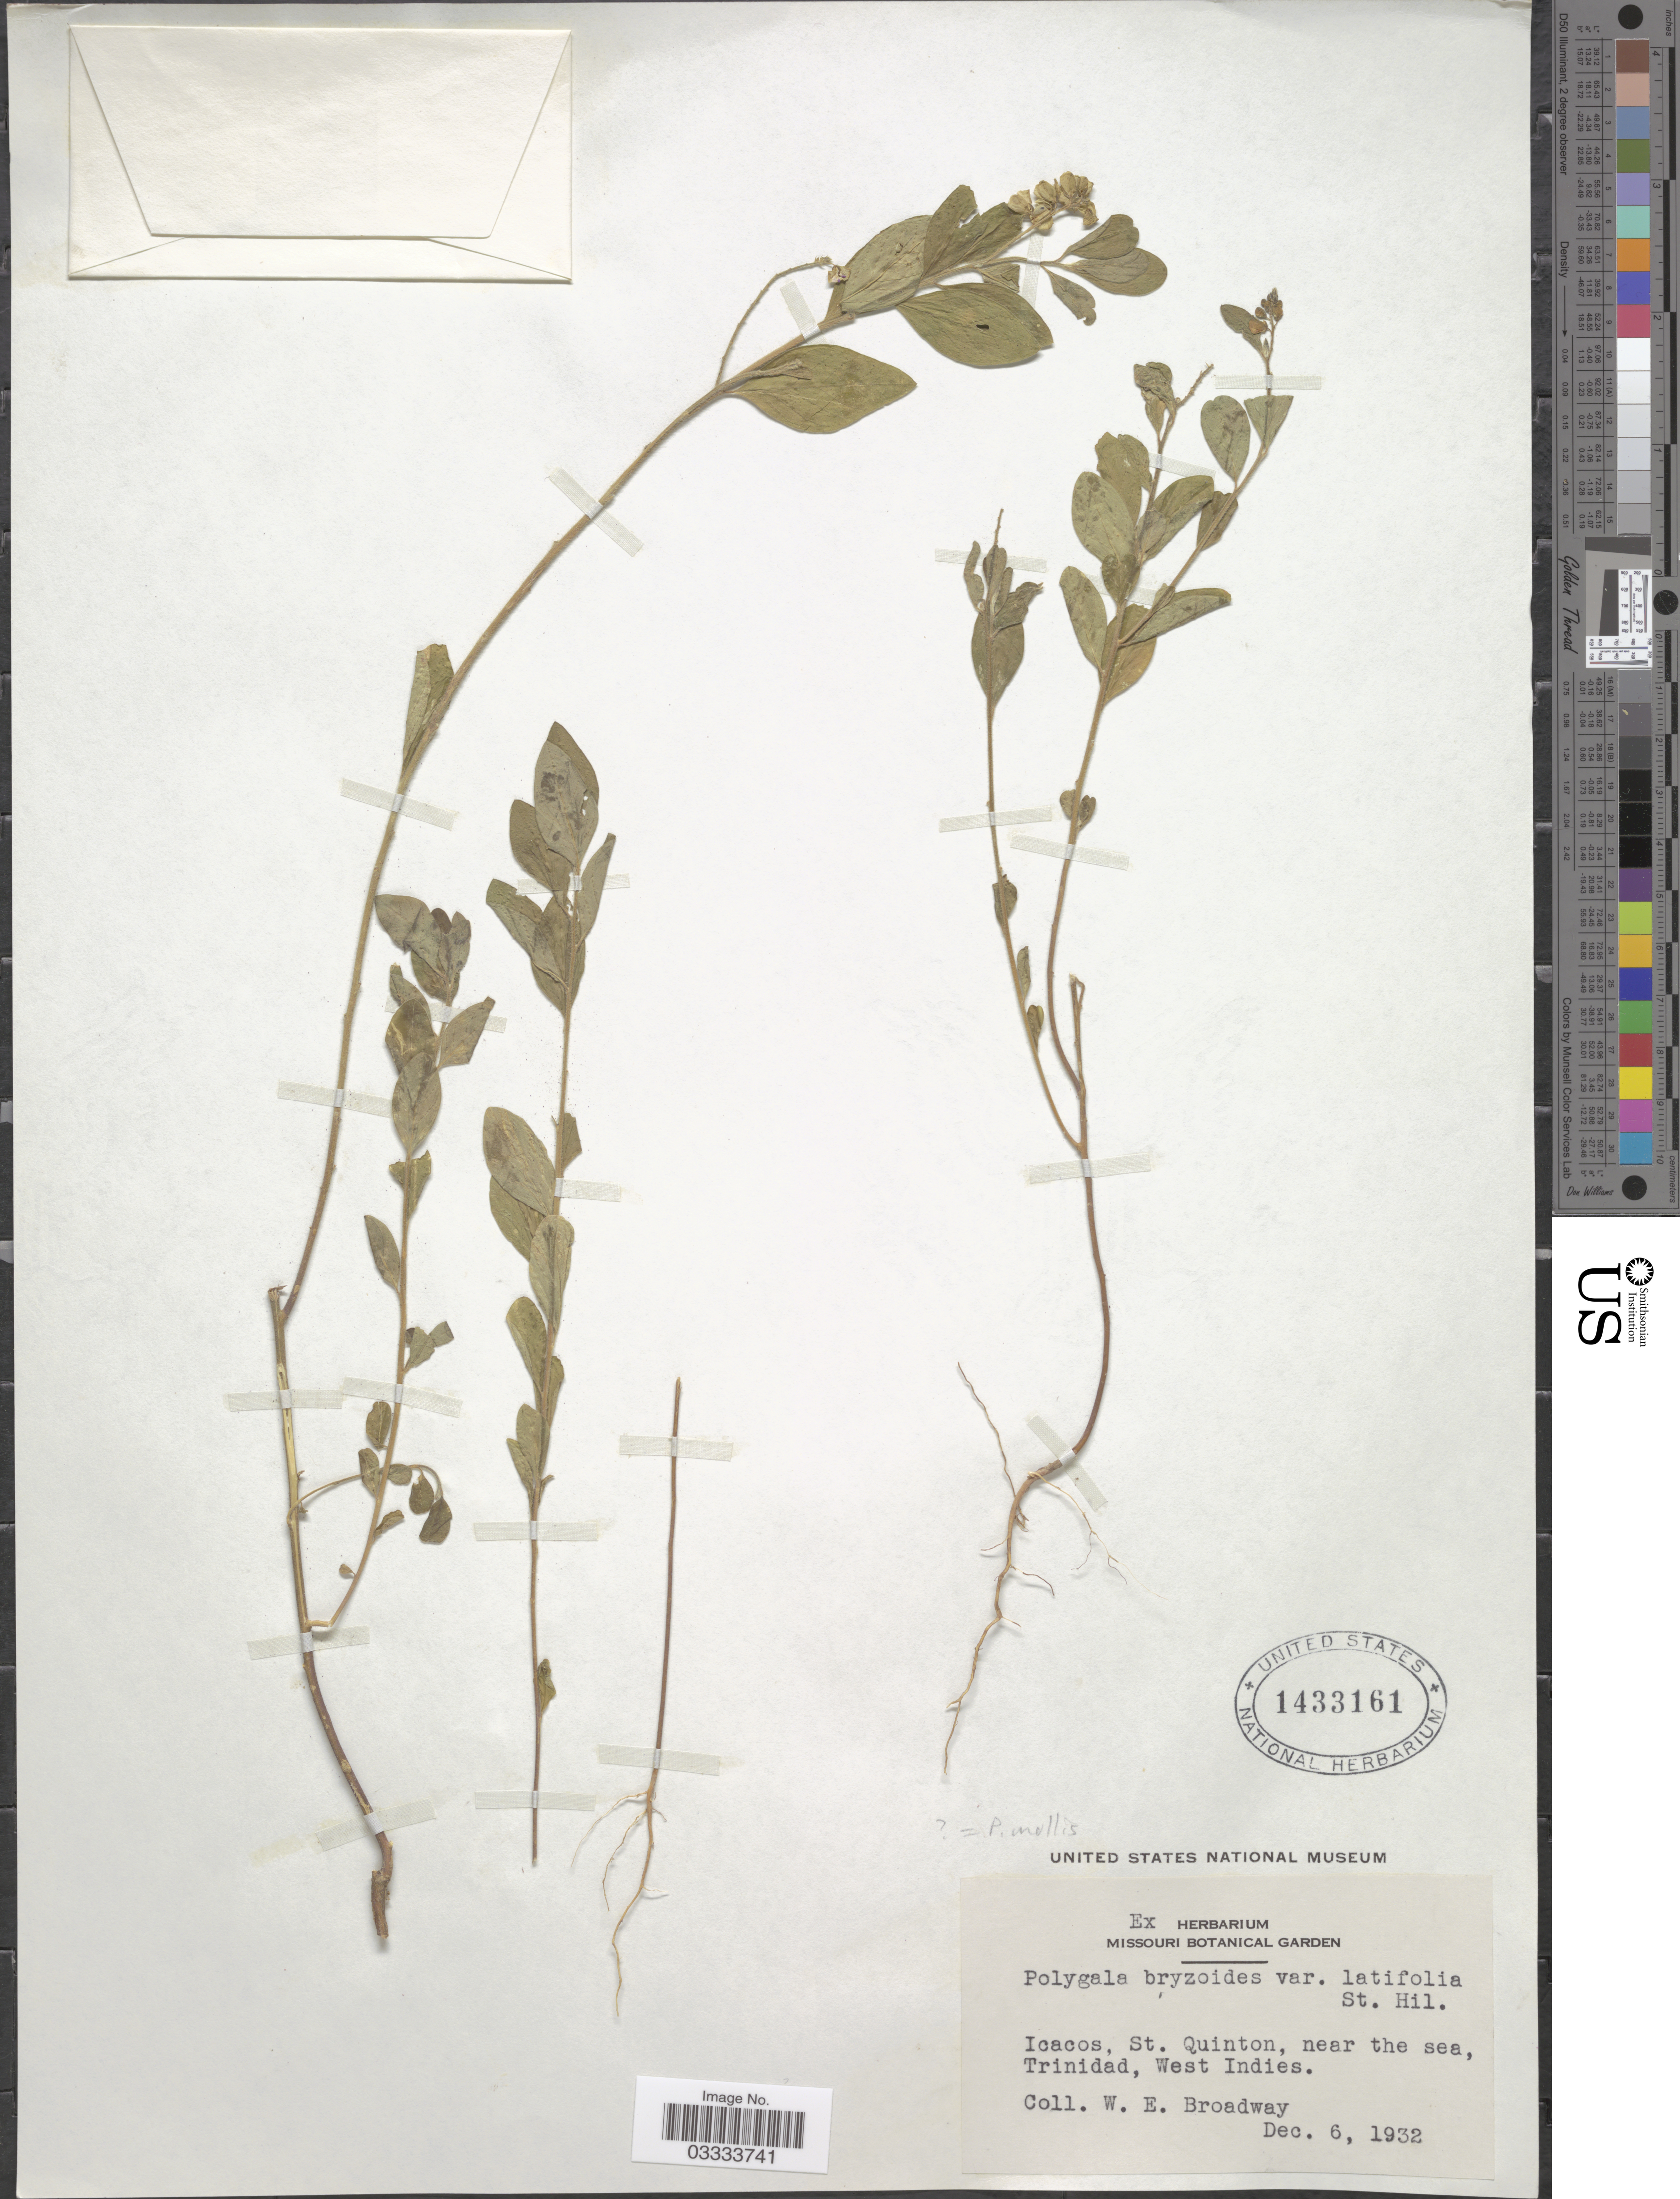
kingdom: Plantae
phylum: Tracheophyta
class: Magnoliopsida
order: Fabales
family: Polygalaceae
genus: Polygala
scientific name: Polygala mollis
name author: Kunth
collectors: W. E. Broadway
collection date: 1932-12-06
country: Trinidad and Tobago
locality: Icacos, St. Quinton, near the sea, Trinidad, West Indies.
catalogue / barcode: US 1433161